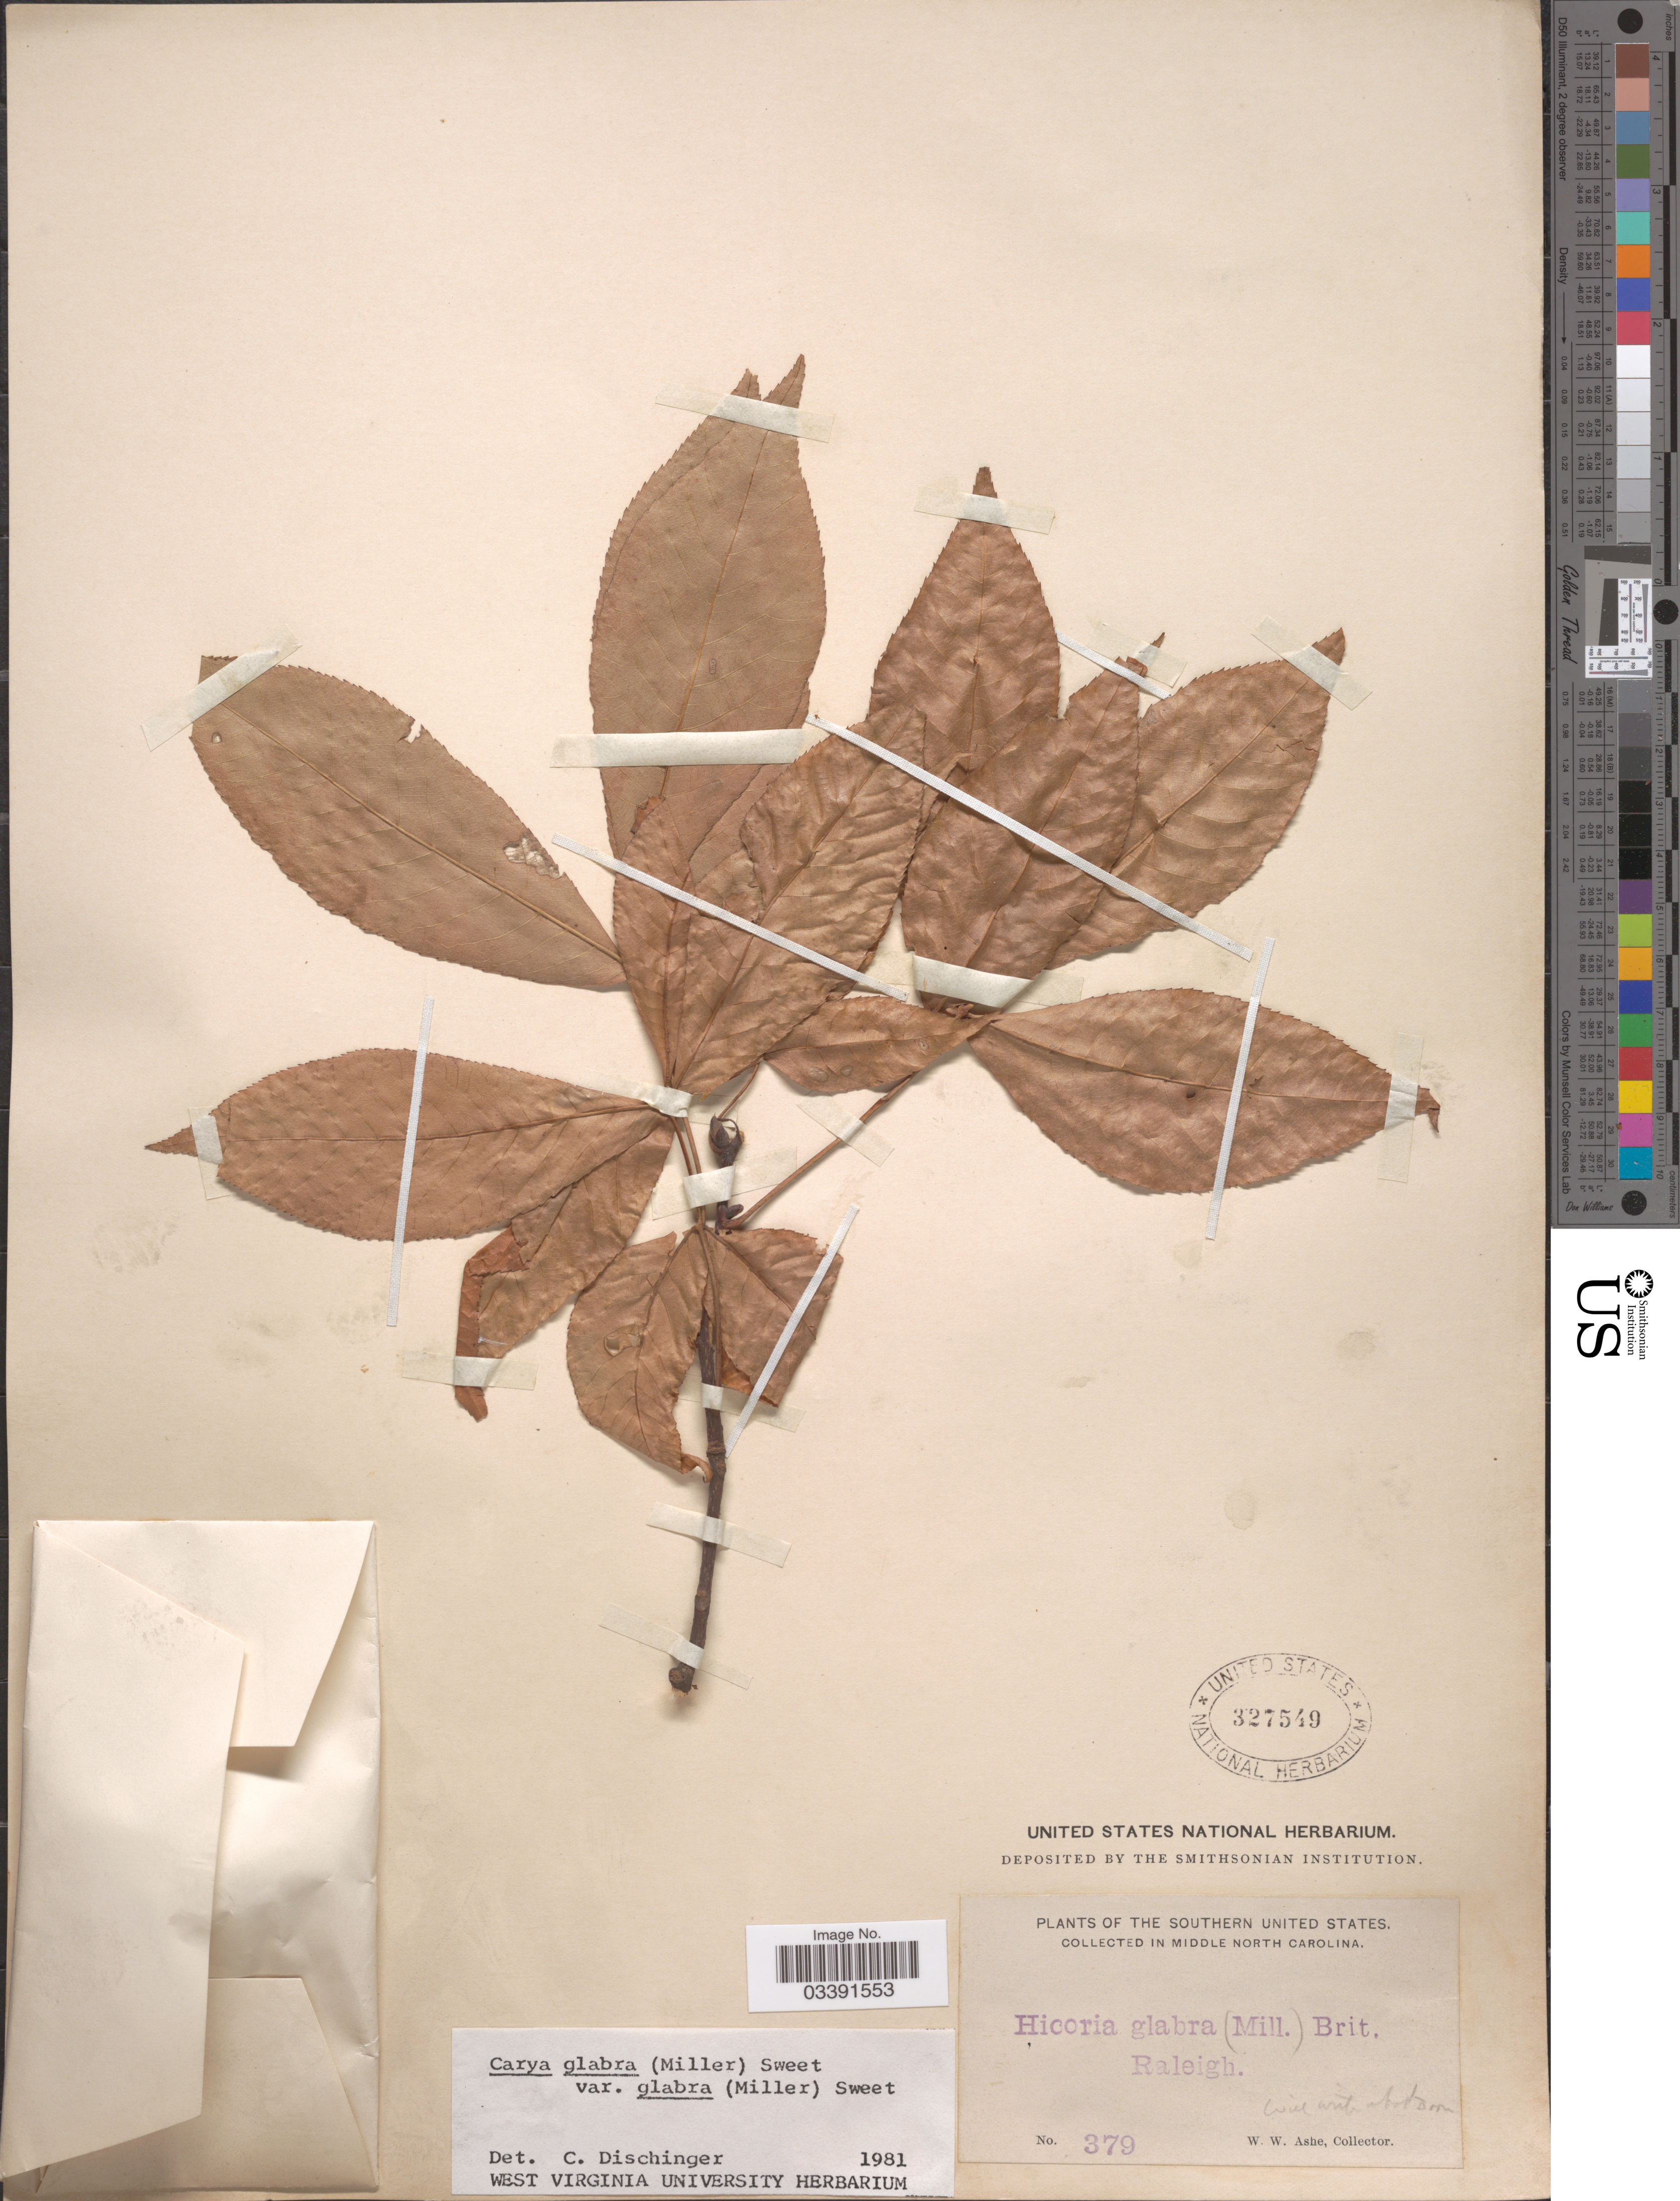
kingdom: Plantae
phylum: Tracheophyta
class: Magnoliopsida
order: Fagales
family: Juglandaceae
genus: Carya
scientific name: Carya glabra var. glabra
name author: (Mill.) Sweet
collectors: W. W. Ashe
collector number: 379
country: United States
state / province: North Carolina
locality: Southern United States. In Middle North Carolina. Raleigh.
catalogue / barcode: US 327549